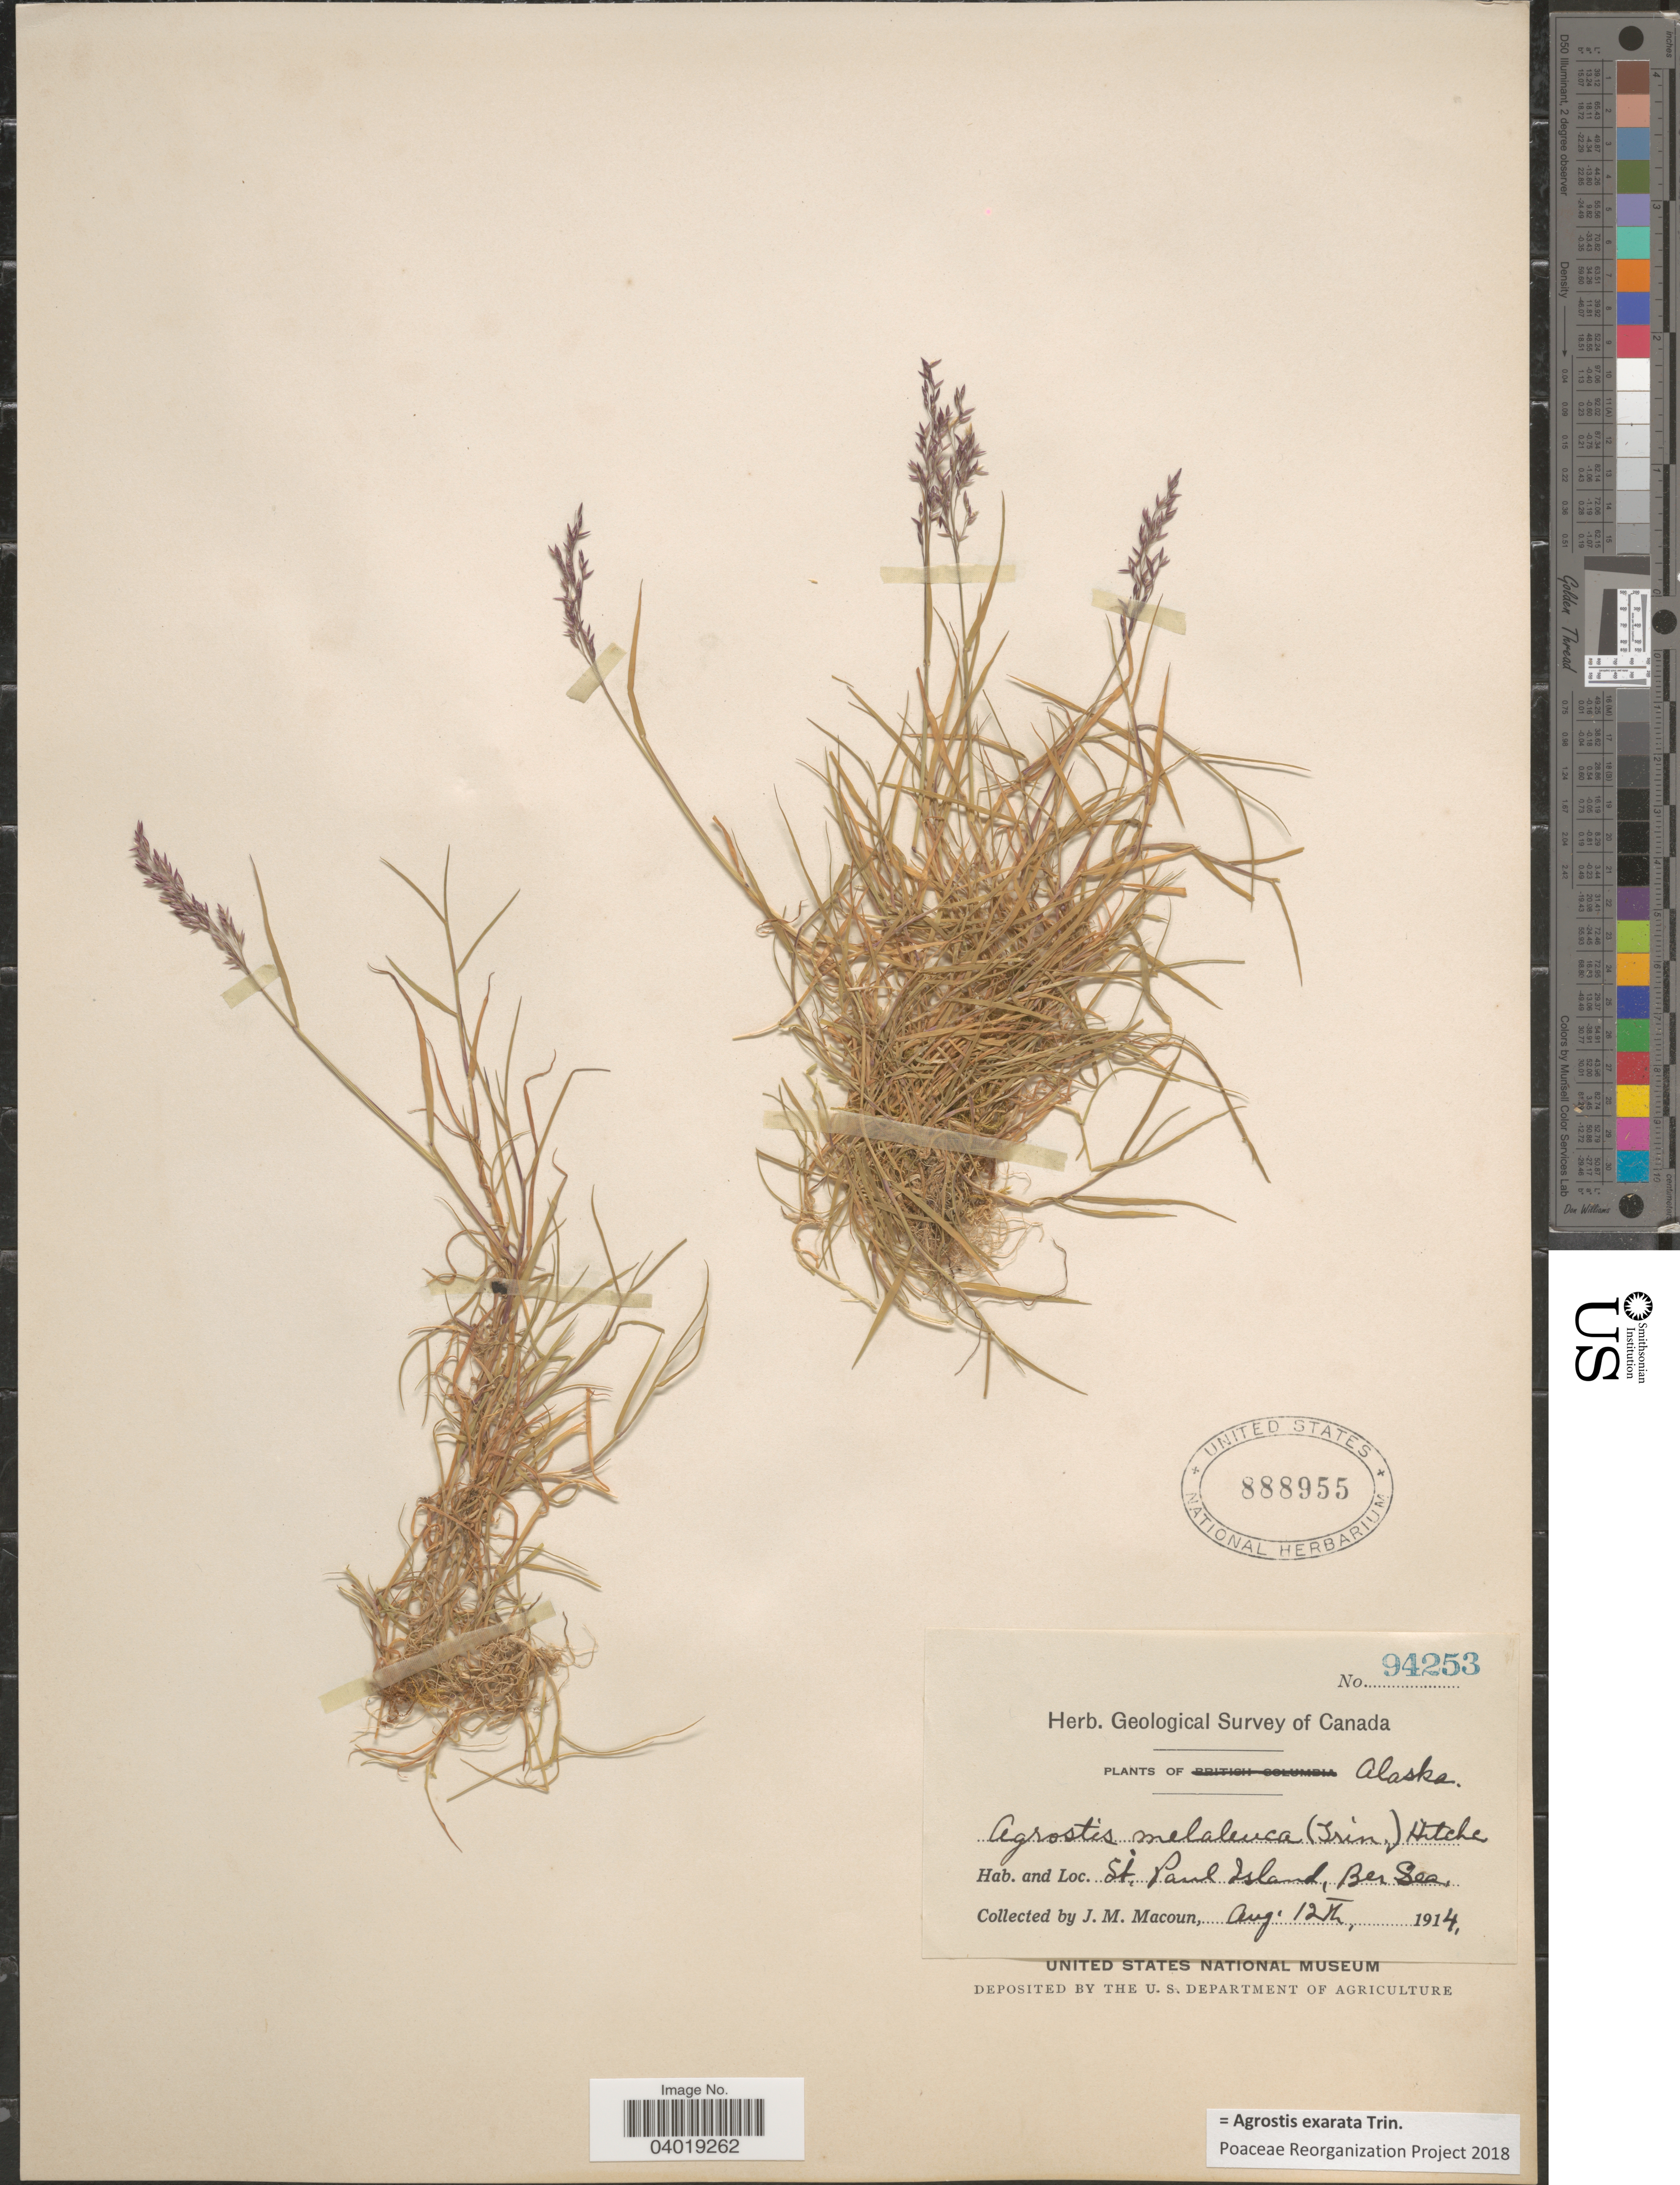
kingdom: Plantae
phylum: Tracheophyta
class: Liliopsida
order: Poales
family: Poaceae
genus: Agrostis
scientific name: Agrostis exarata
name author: Trin.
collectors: J. M. Macoun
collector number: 94253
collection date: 1914-08-12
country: United States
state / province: Alaska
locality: St. Paul Island, Ber. Sea.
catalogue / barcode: US 888955